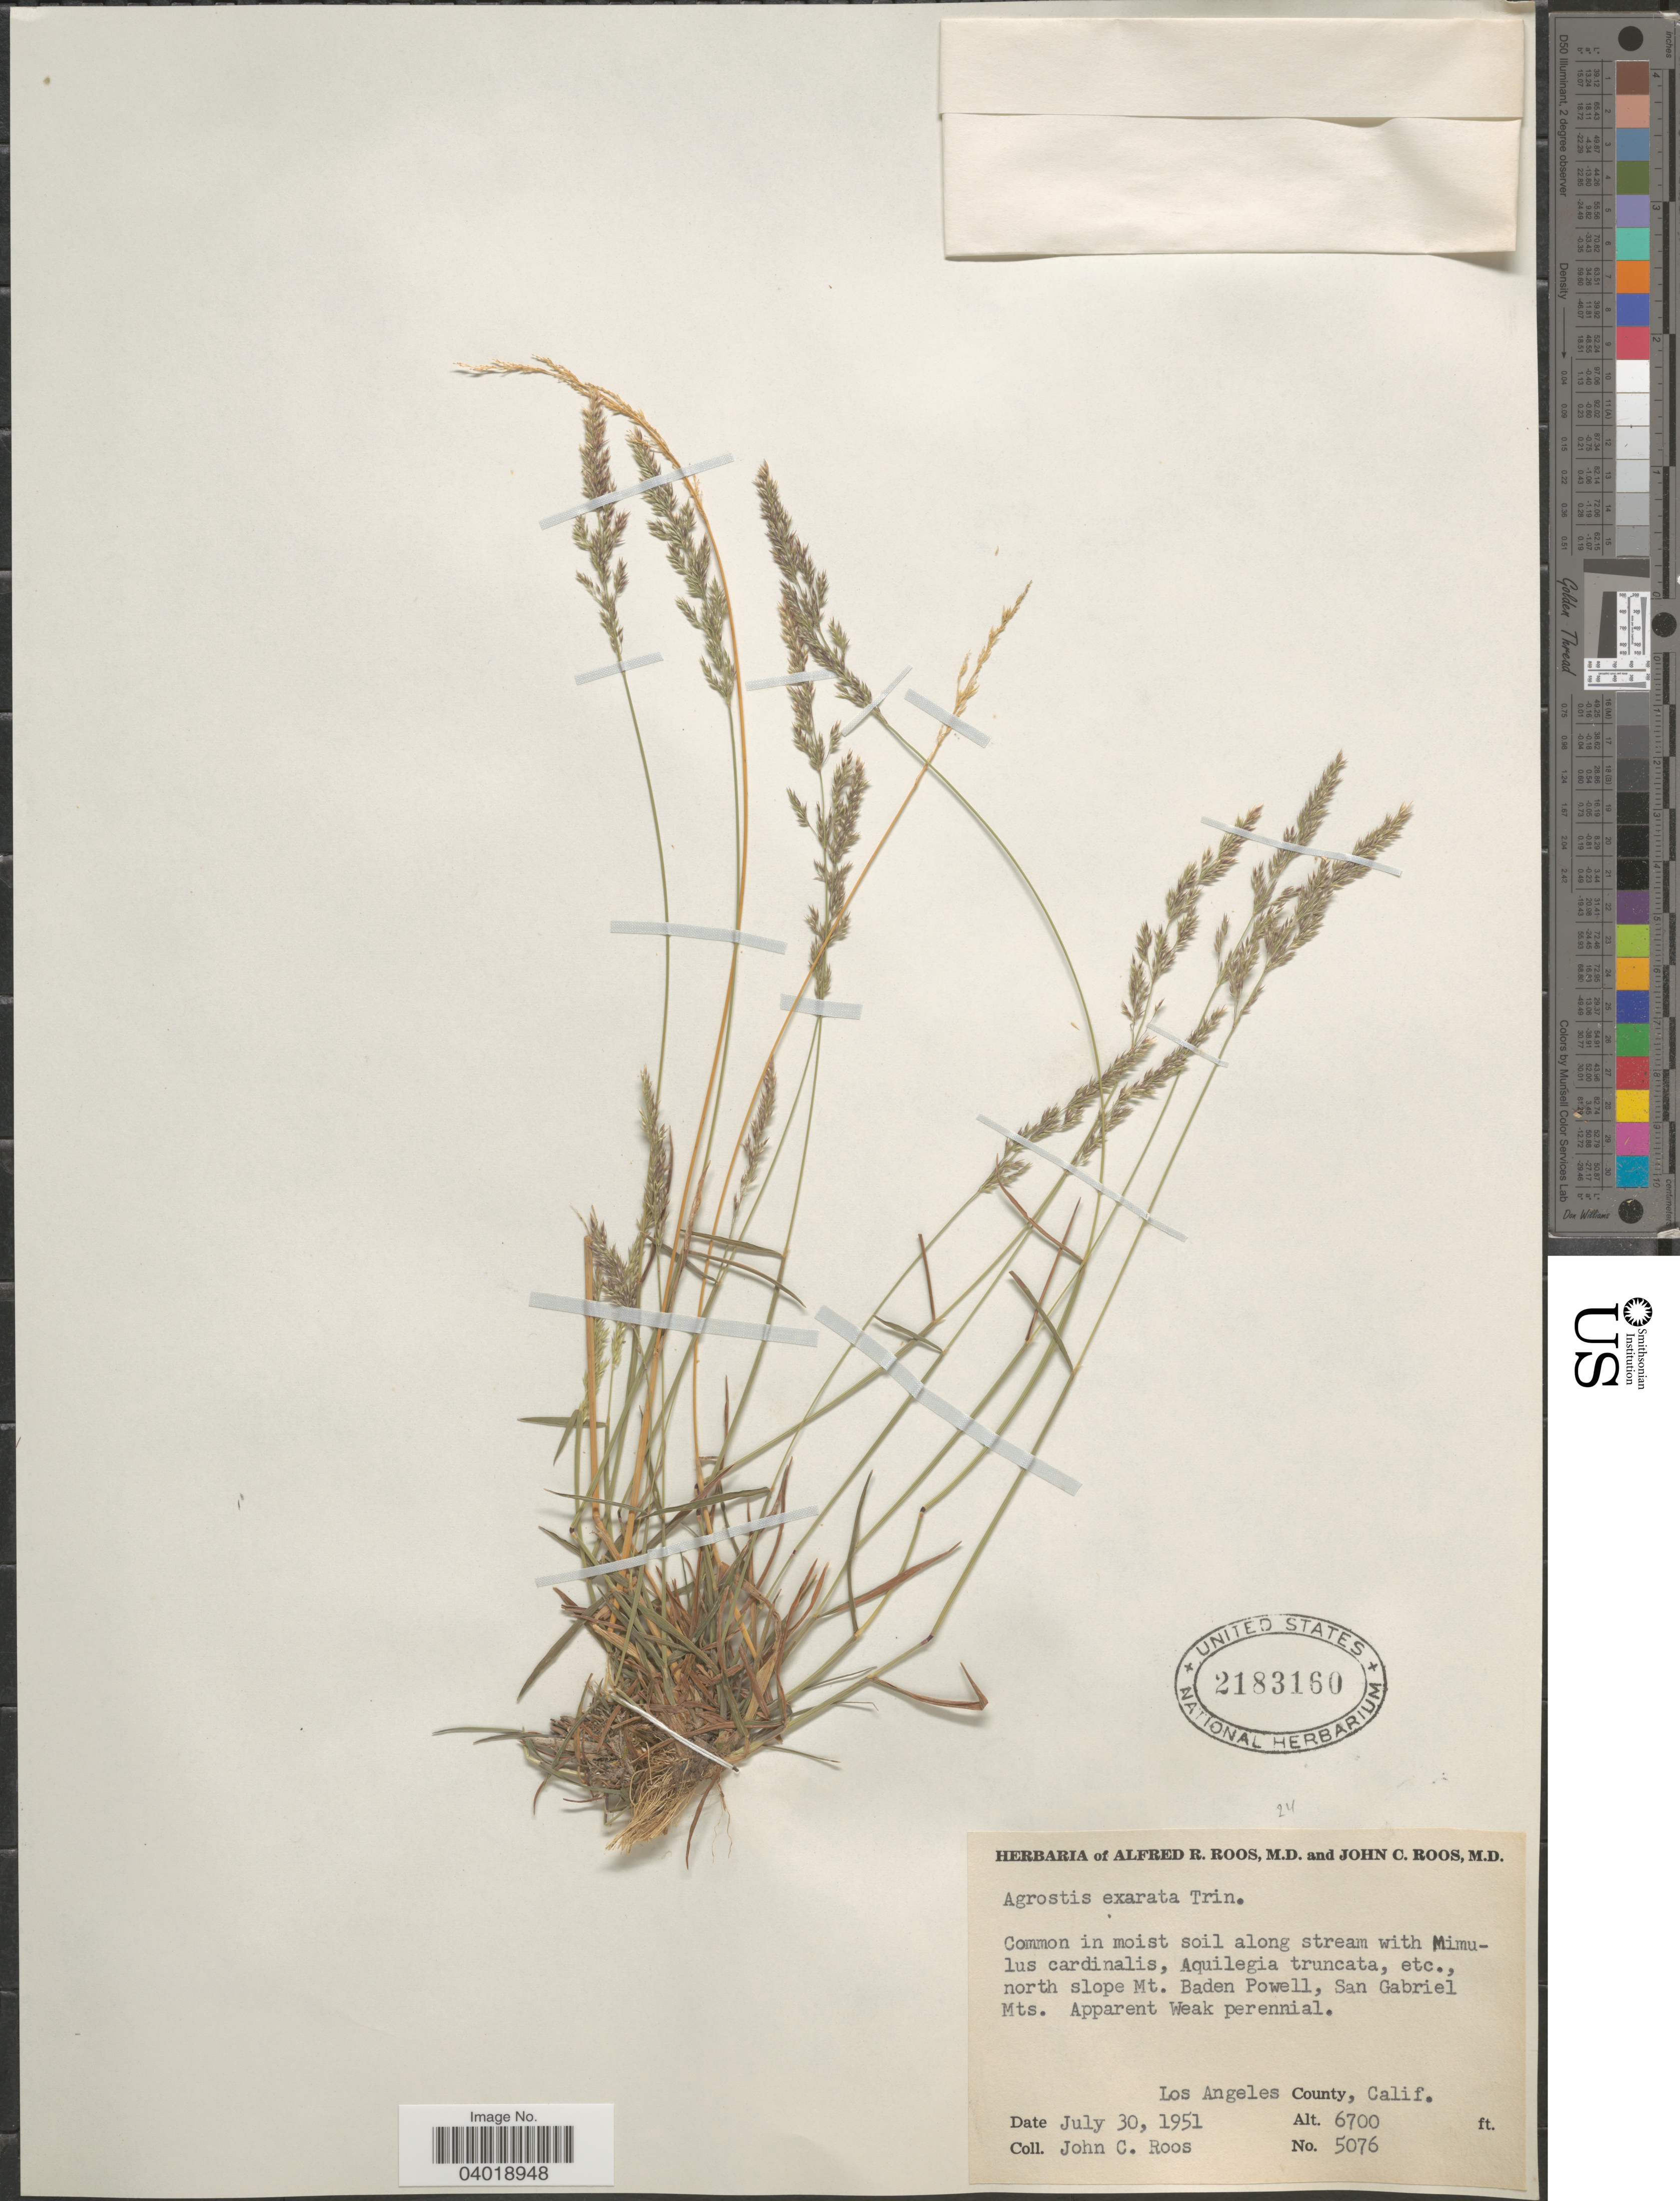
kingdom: Plantae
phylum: Tracheophyta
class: Liliopsida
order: Poales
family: Poaceae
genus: Agrostis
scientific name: Agrostis exarata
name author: Trin.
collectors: J. C. Roos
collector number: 5076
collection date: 1951-07-30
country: United States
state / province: California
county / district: Los Angeles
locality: Common in moist soil along stream, north slope Mt. Baden Powell, San Gabriel Mts. Los Angeles County.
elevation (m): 2042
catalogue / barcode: US 2183160